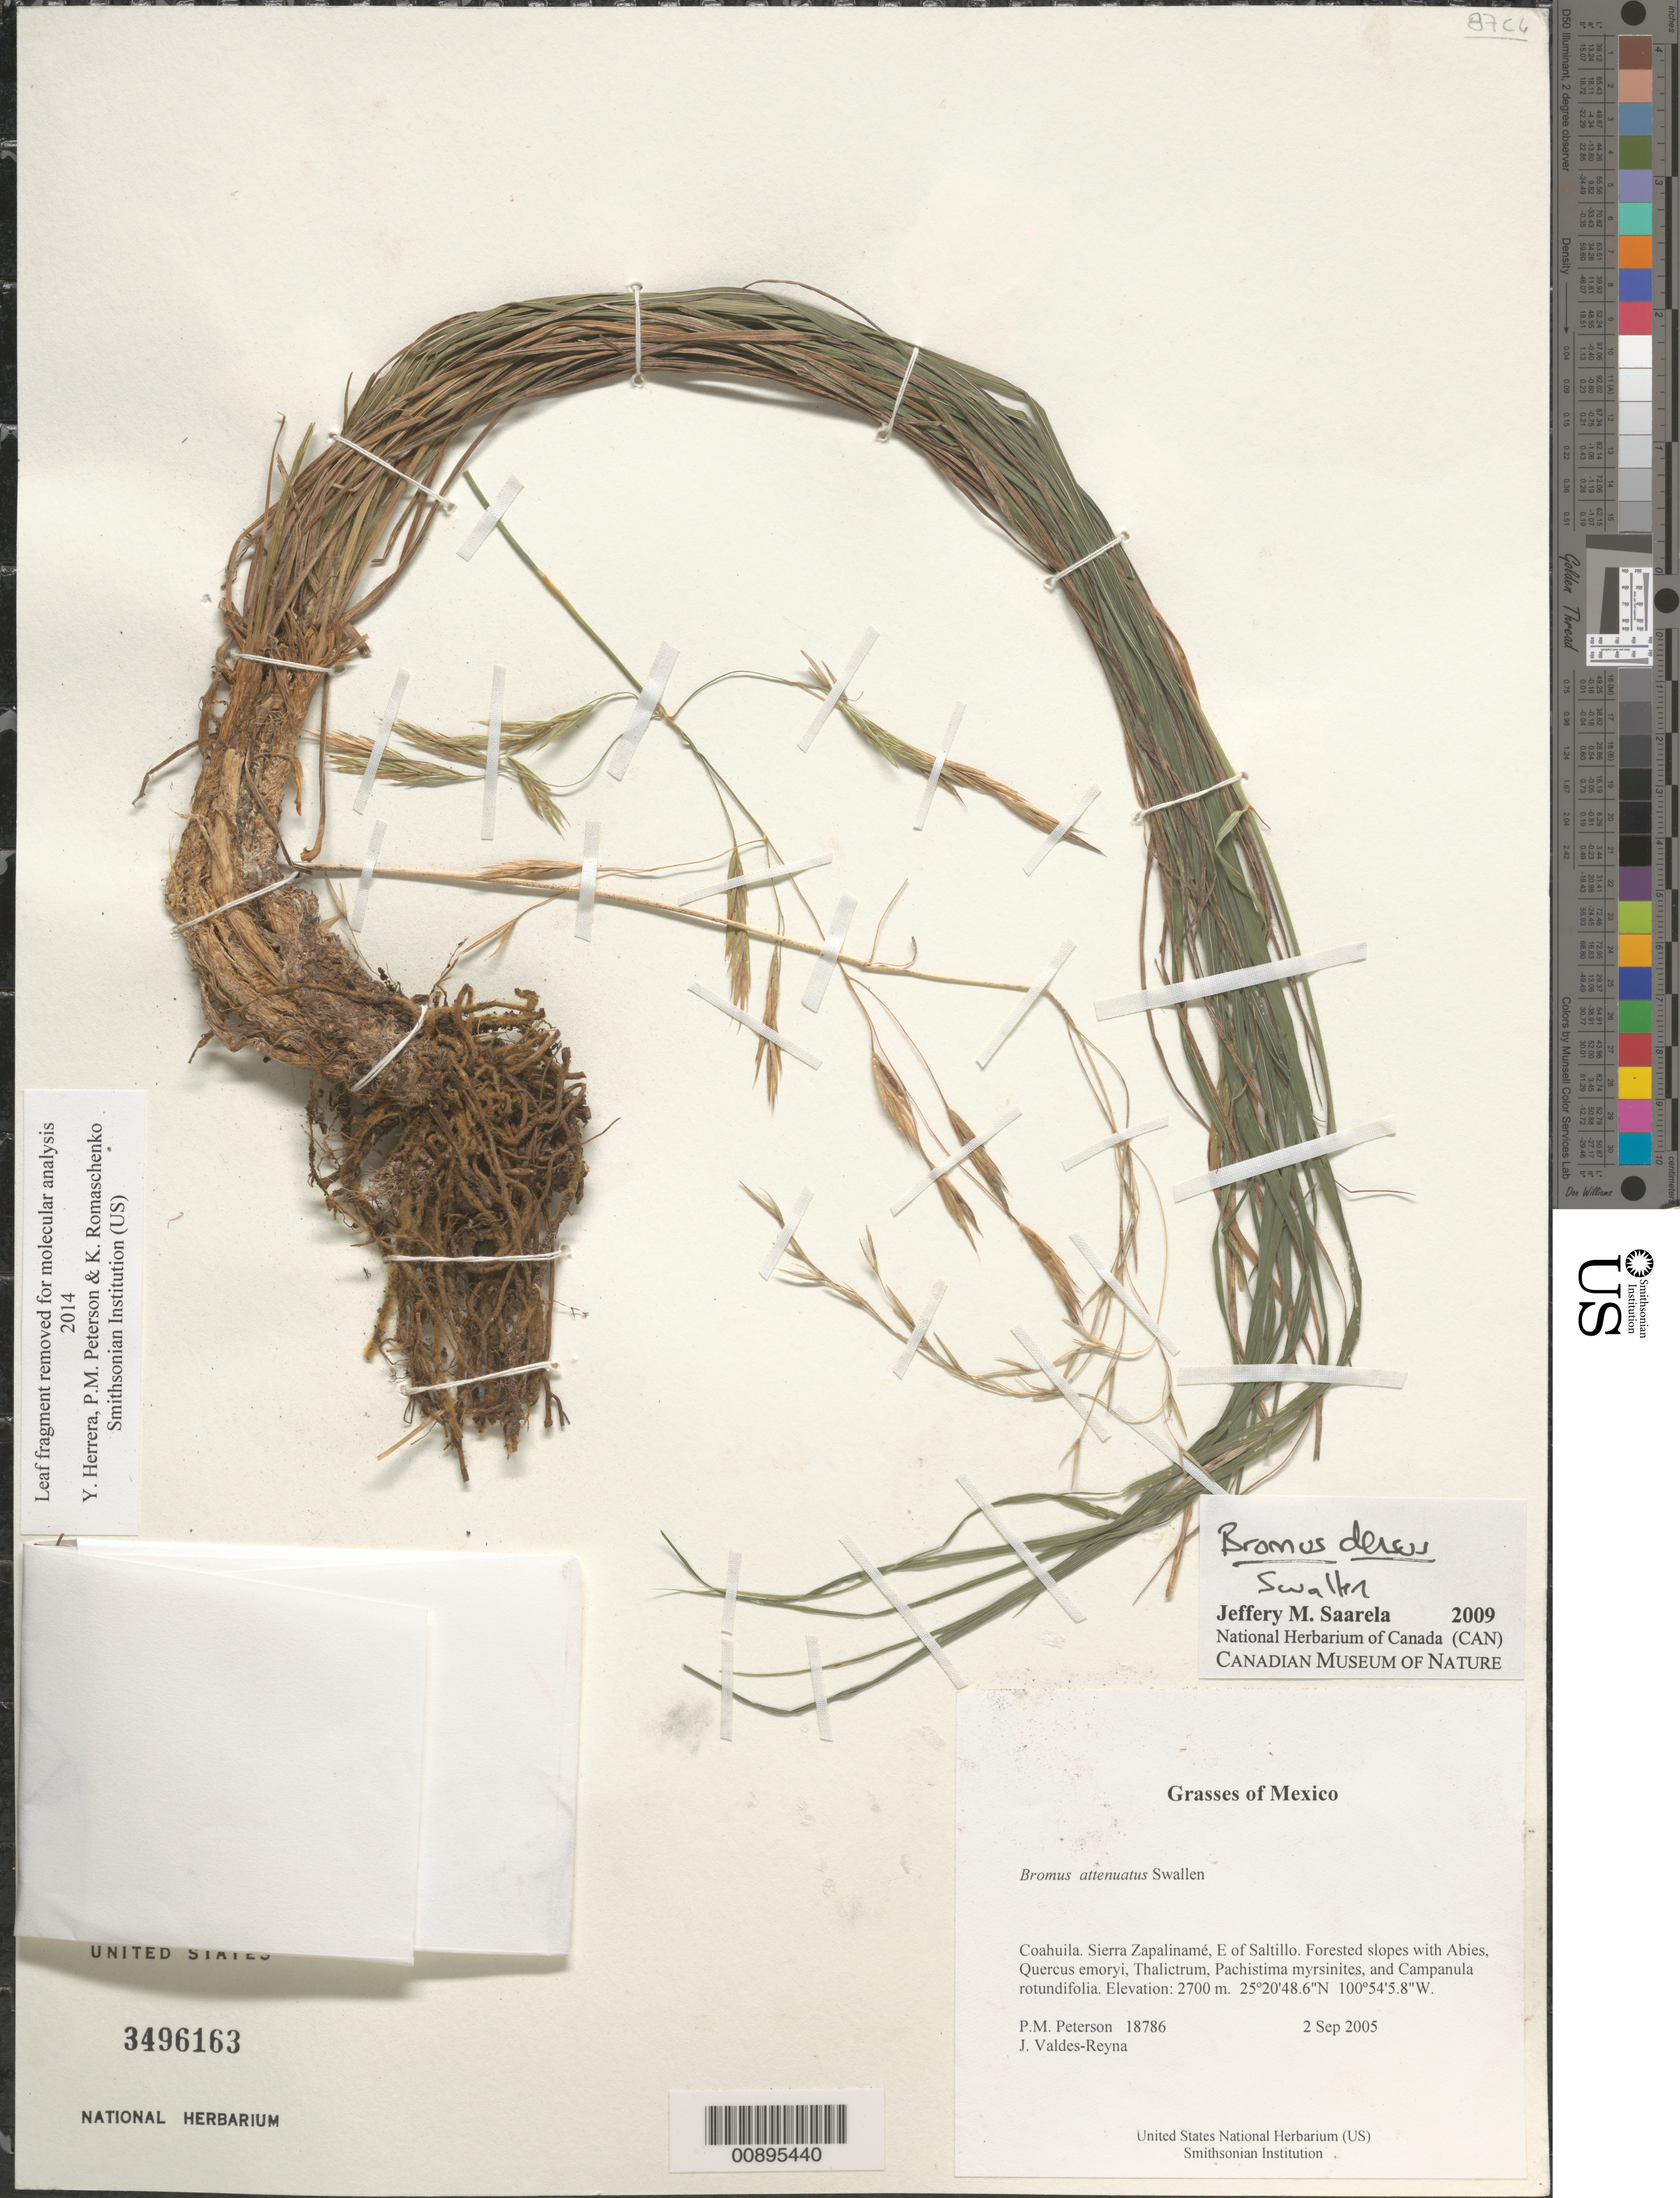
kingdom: Plantae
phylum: Tracheophyta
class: Liliopsida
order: Poales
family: Poaceae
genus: Bromus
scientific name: Bromus densus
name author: Swallen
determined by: Saarela, J. M., (CAN), Canadian Museum of Nature (CANADA)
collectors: P. M. Peterson & J. Valdés-Reyna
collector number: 18786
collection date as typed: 02 Sep 2005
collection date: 2005-09-02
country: Mexico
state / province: Coahuila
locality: Sierra Zapalinamé, E of Saltillo. Forested slopes with Abies, Quercus emoryi, Thalictrum, Pachistima myrsinites, and Campanula rotundifolia.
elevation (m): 2700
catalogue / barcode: US 3496163